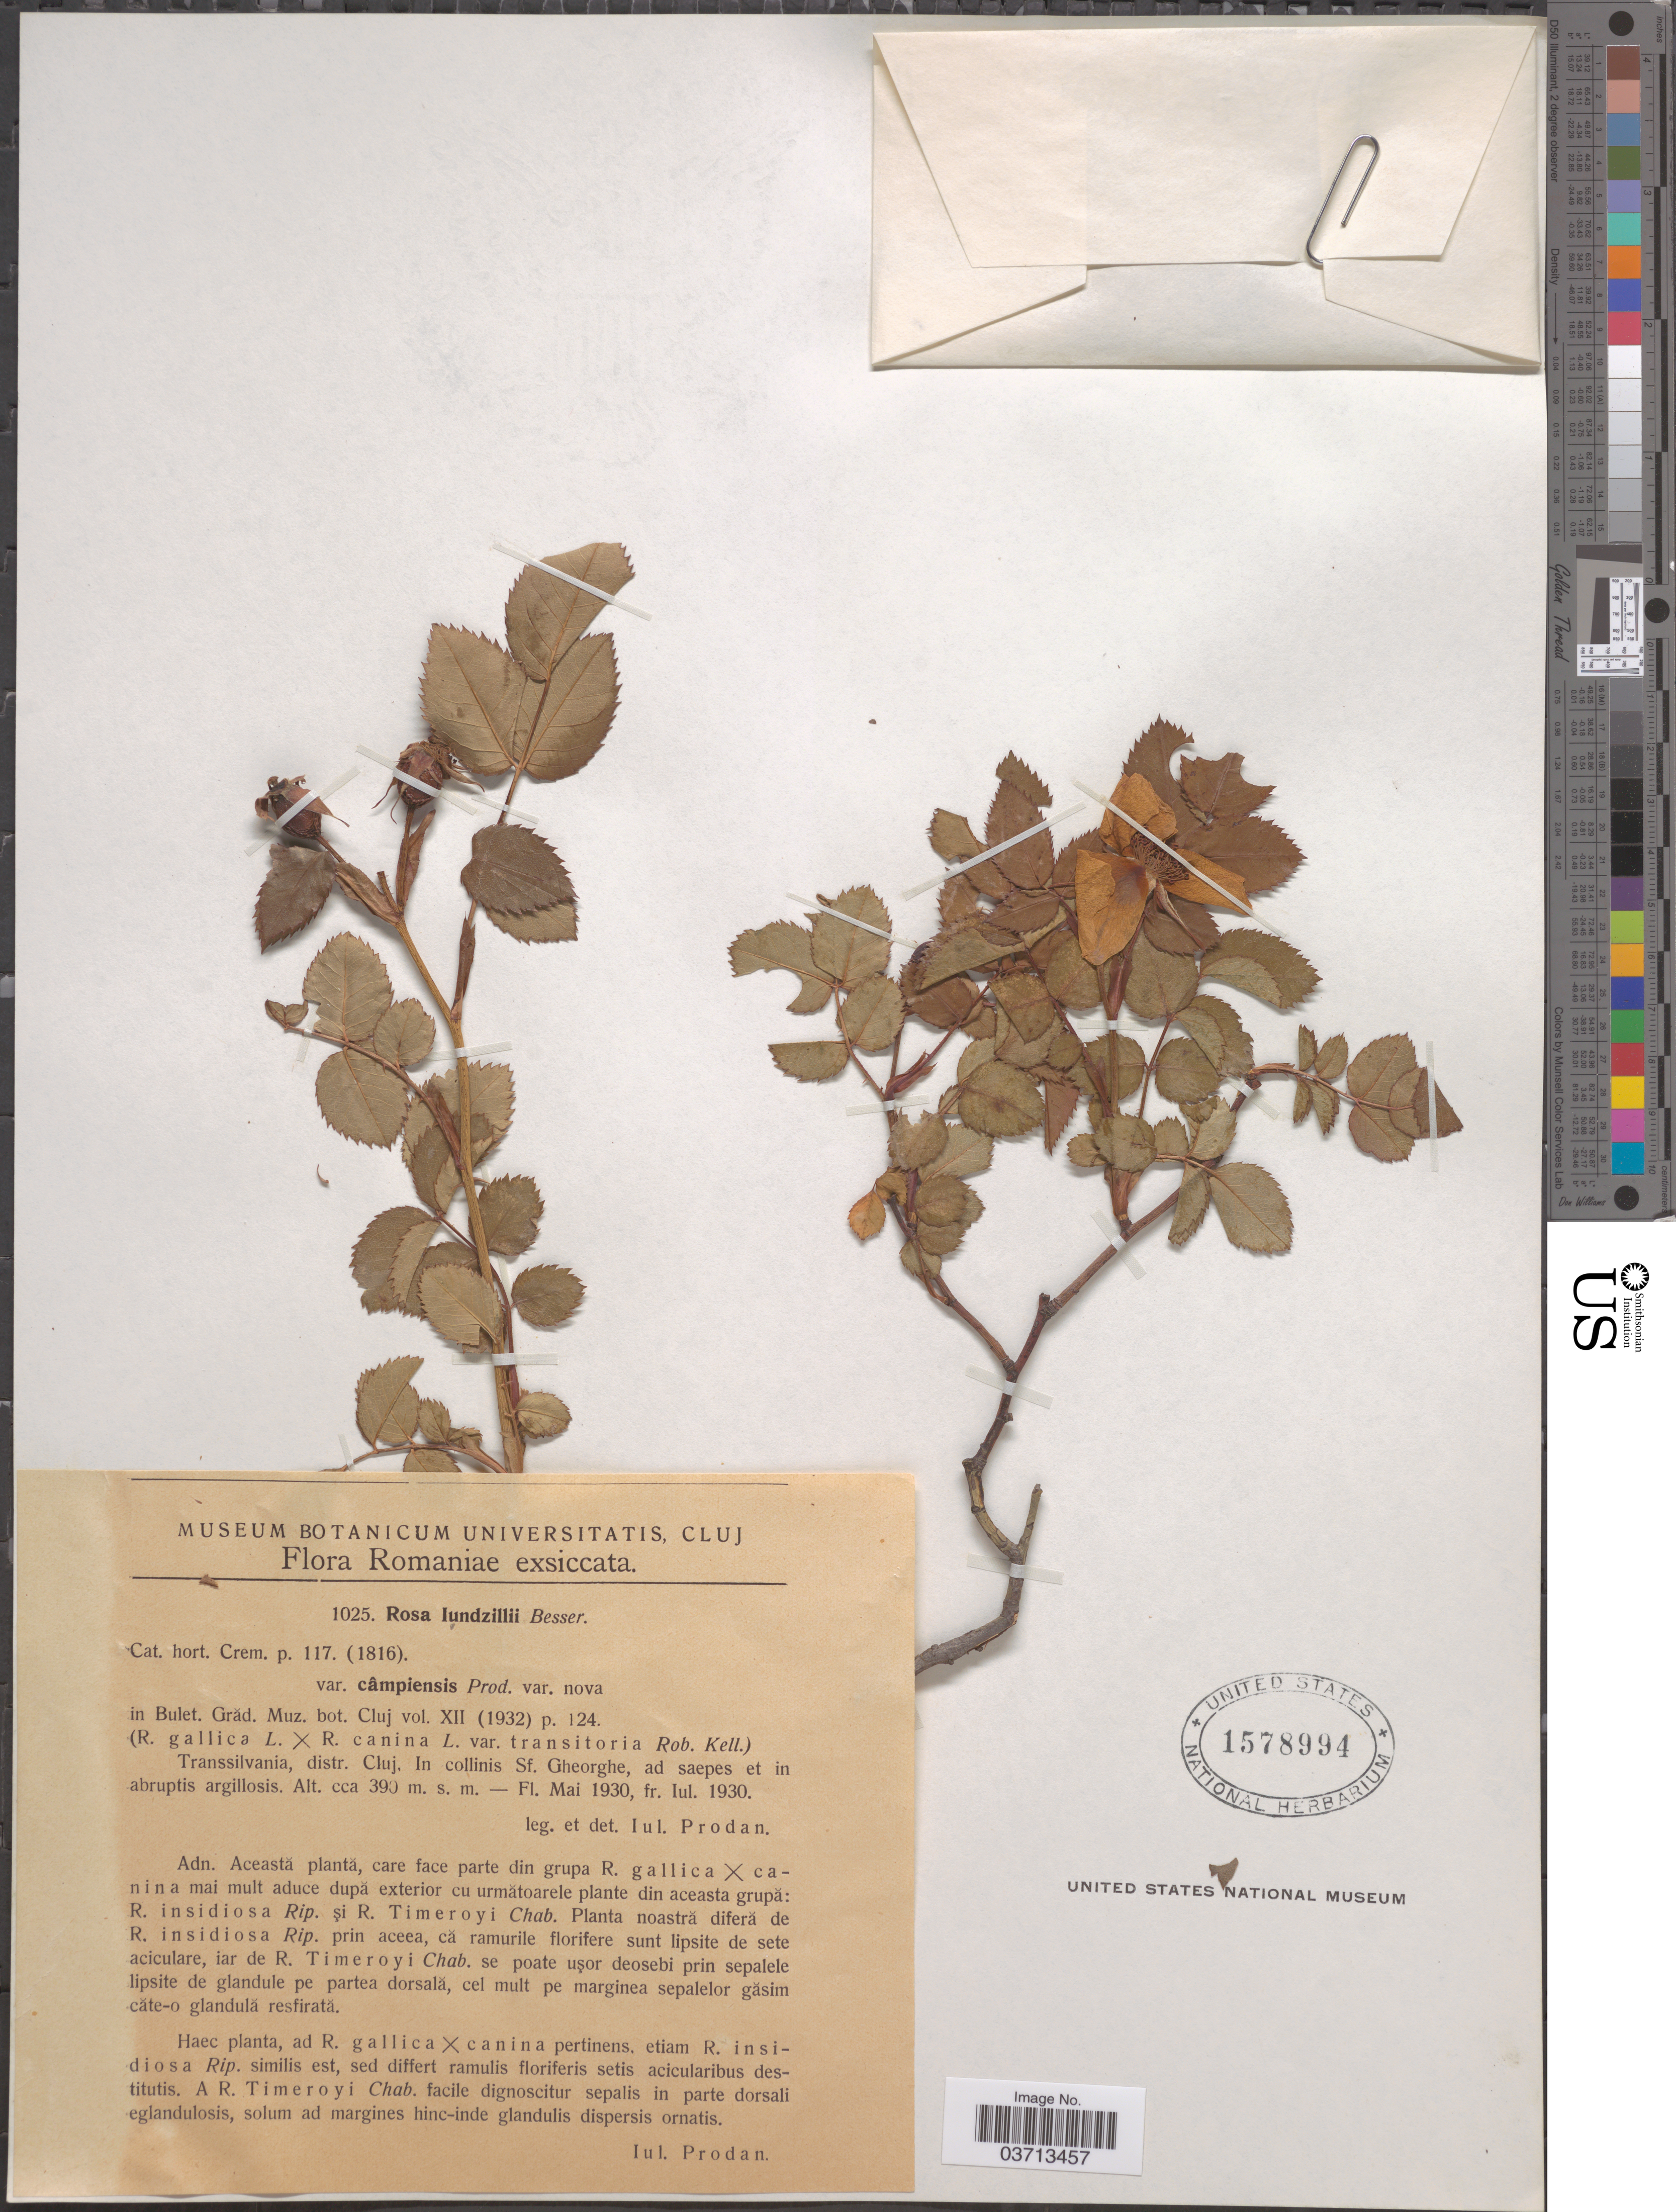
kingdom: Plantae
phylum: Tracheophyta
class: Magnoliopsida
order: Rosales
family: Rosaceae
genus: Rosa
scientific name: Rosa lundzillii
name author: Besser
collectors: J. Prodan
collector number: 1025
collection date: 1930-05/1930-07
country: Romania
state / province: Cluj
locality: Transsilvania, distr. Cluj. In collinis Sf. Gheorghe, ad saepes et in abruptis argillosis.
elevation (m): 390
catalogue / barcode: US 1578994